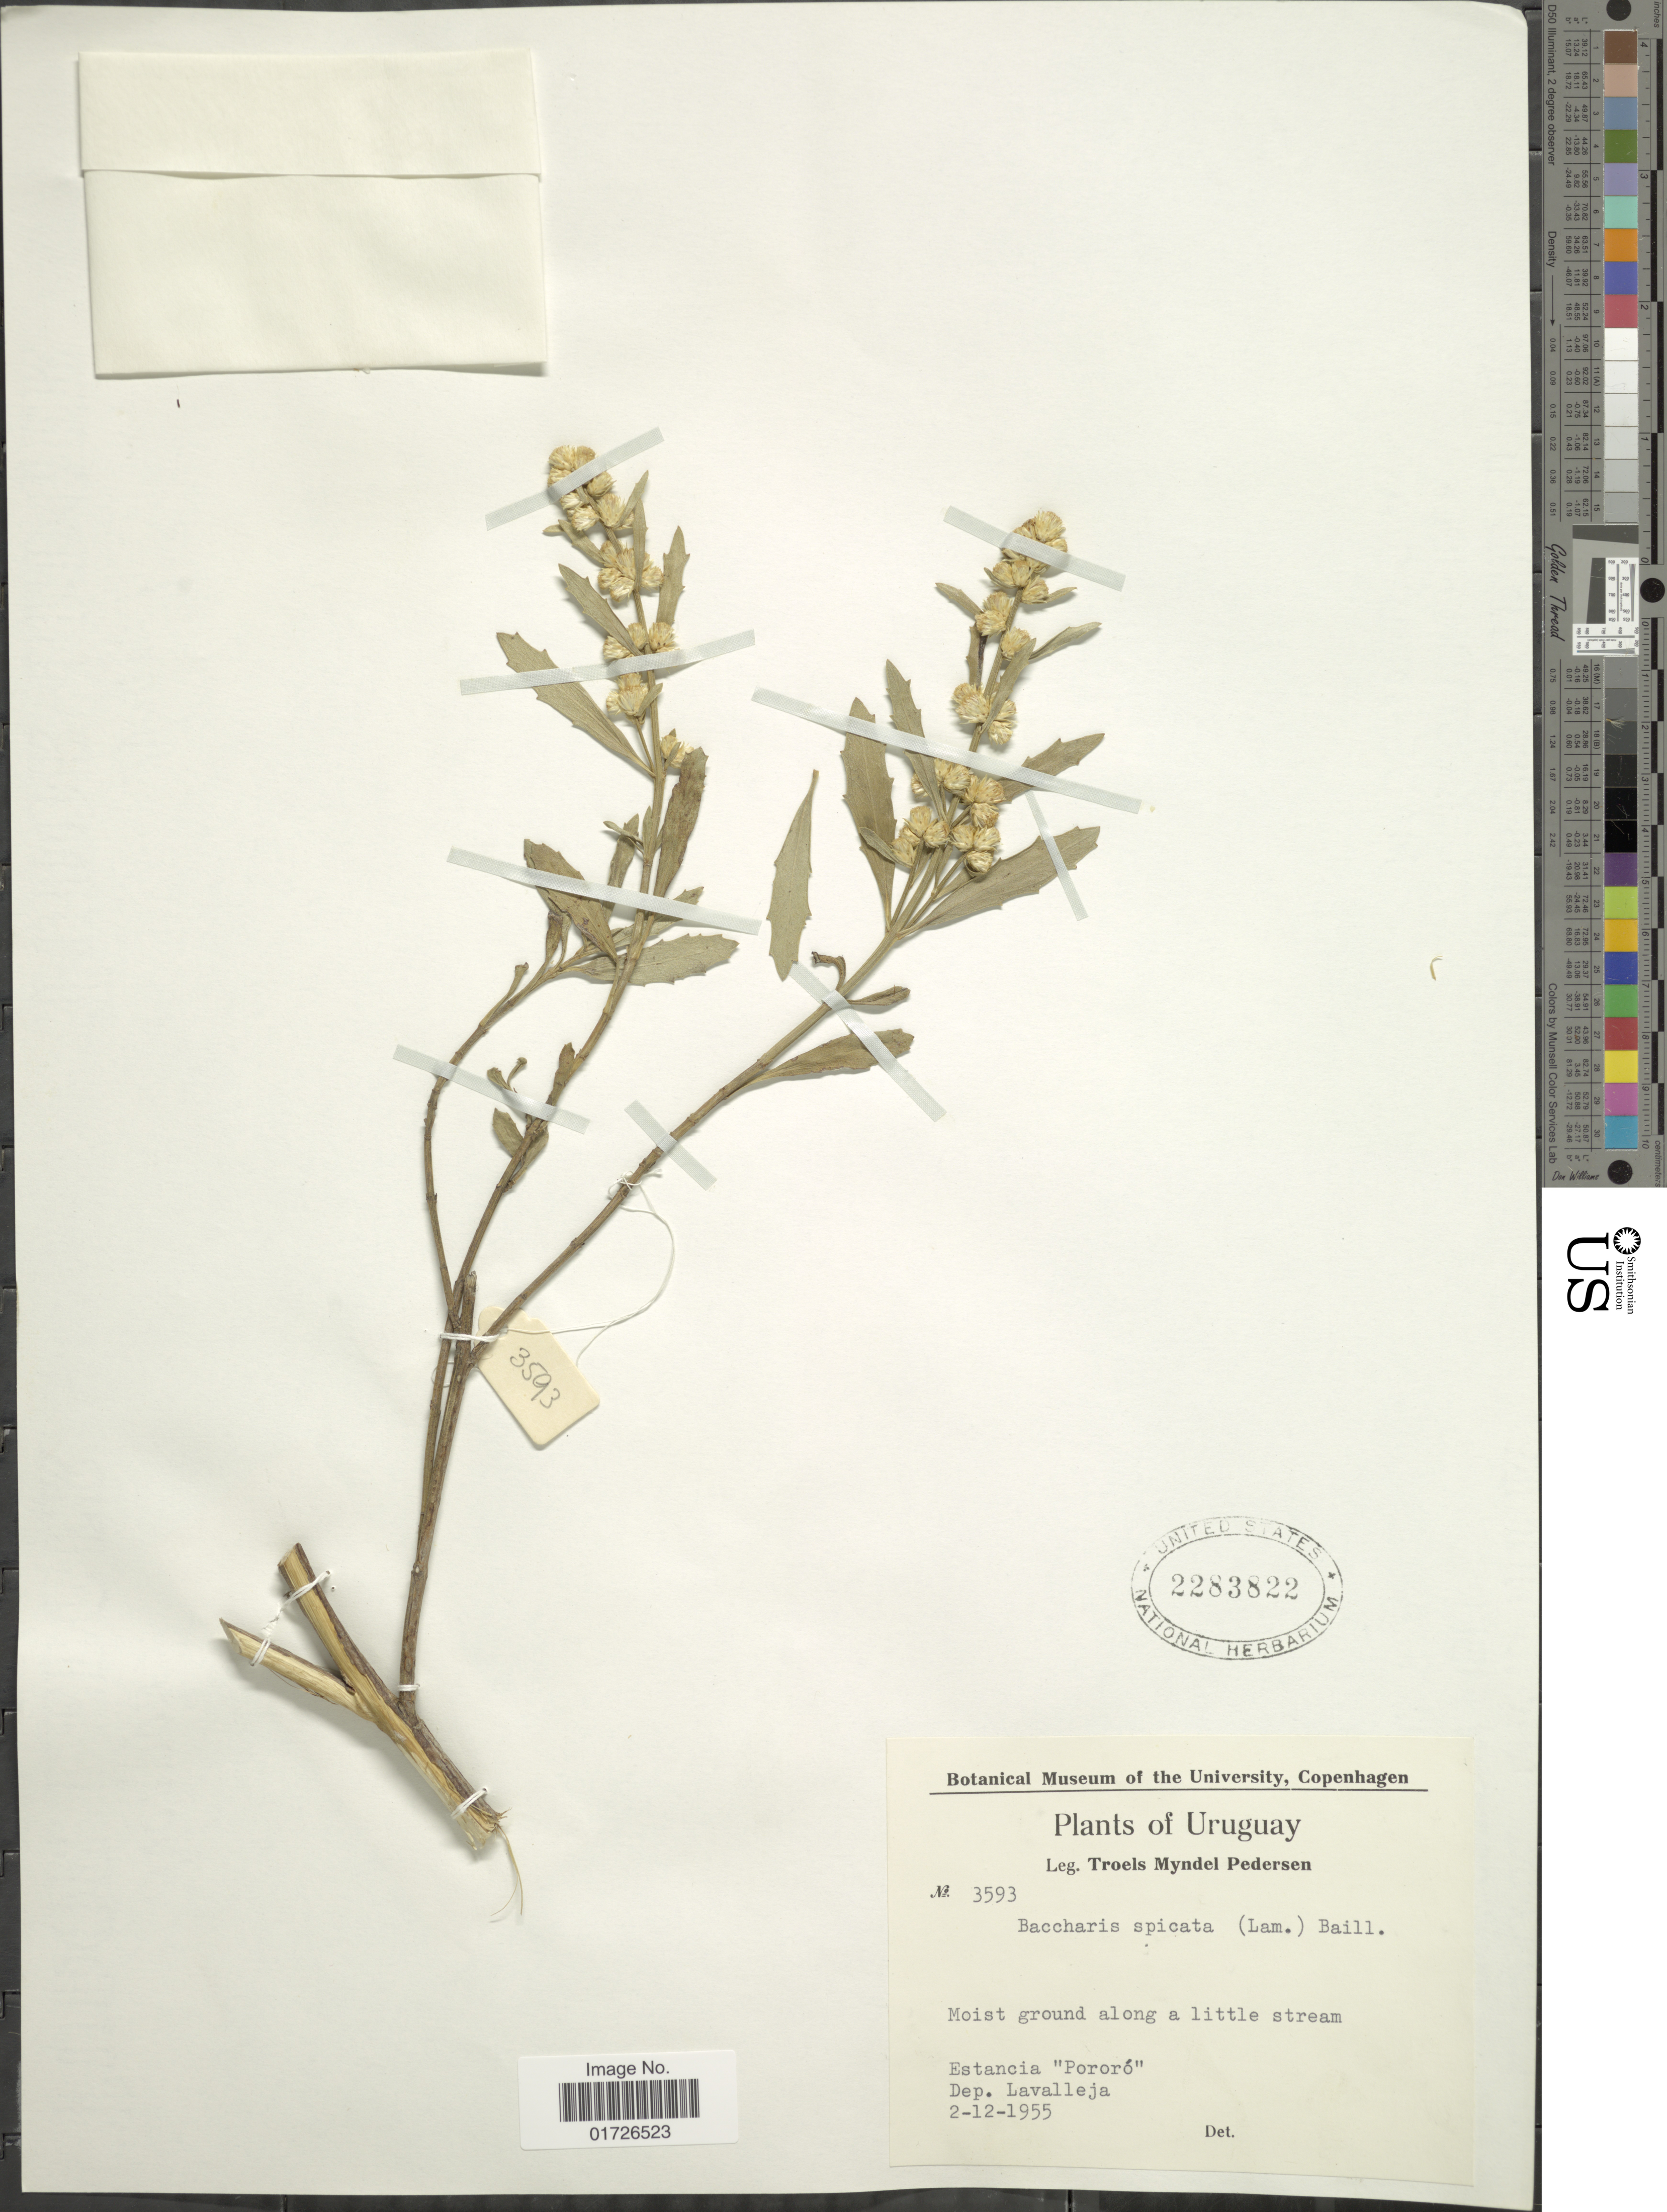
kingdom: Plantae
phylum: Tracheophyta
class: Magnoliopsida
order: Asterales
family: Asteraceae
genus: Baccharis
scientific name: Baccharis spicata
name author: (Lam.) Baill.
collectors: T. Pederson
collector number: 3593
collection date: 1955-12-02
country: Uruguay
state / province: Lavalleja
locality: Dep. Lavalleja, Estancia "Pororó".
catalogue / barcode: US 2283822